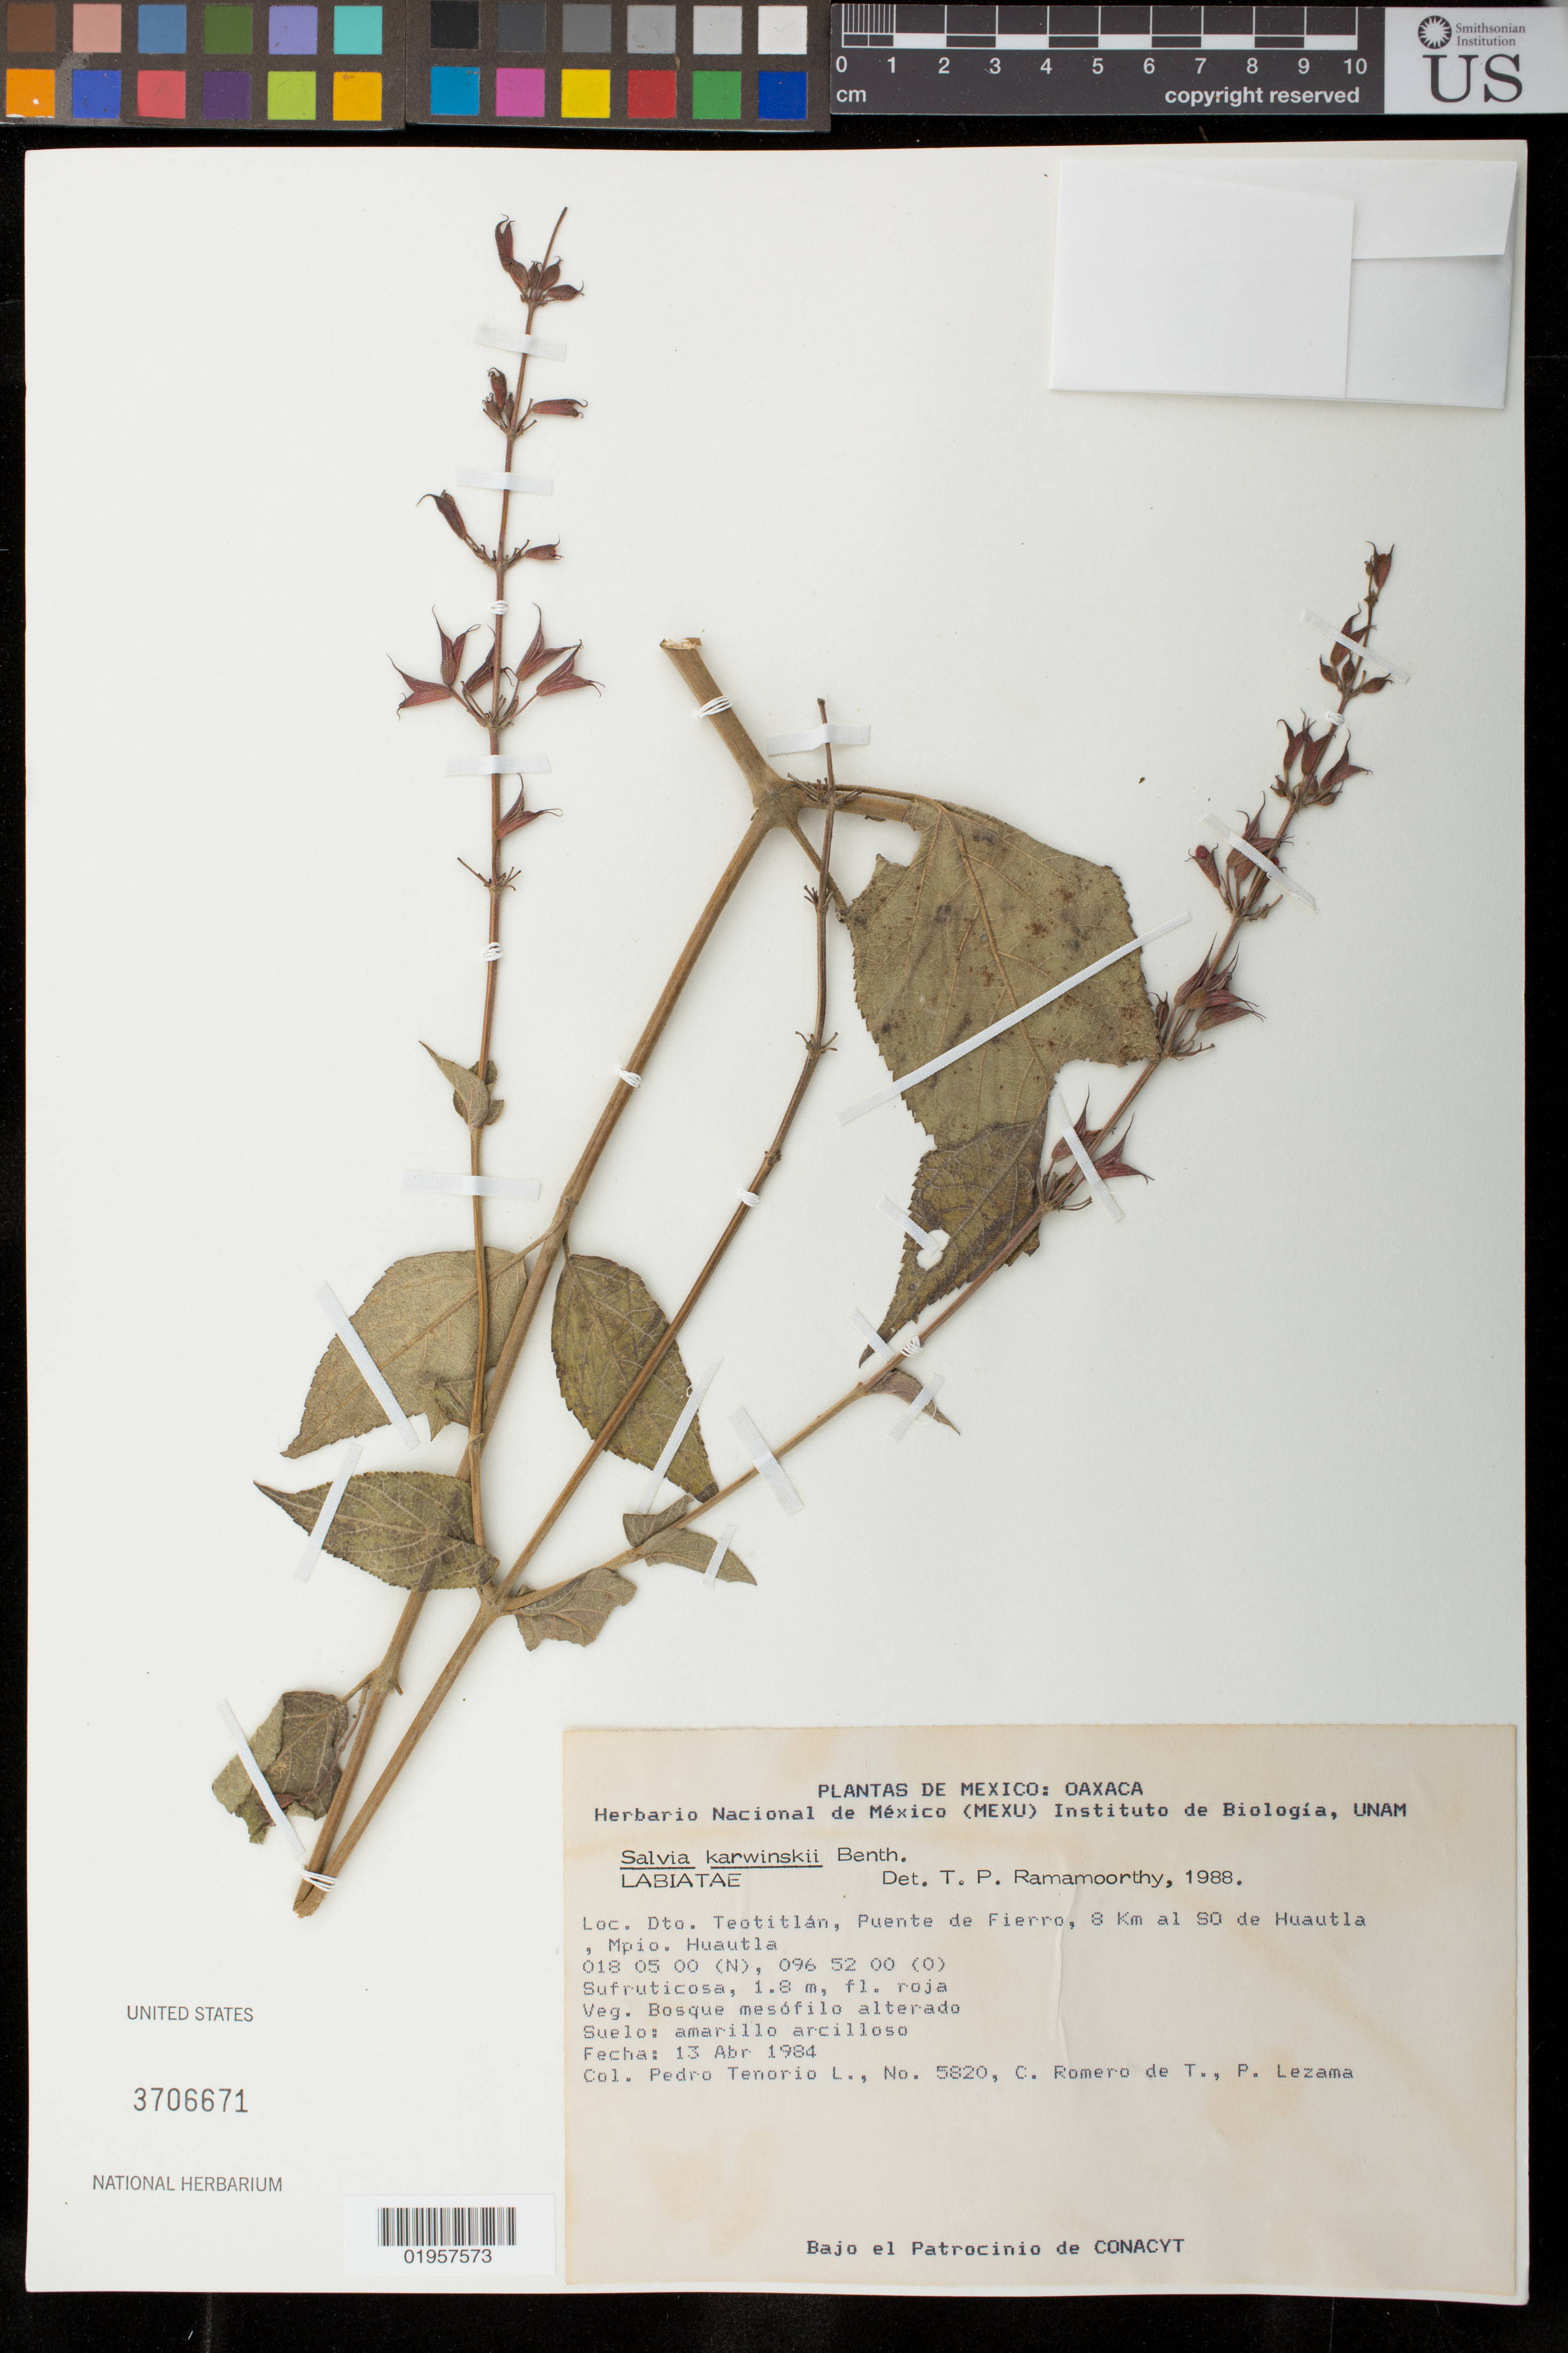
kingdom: Plantae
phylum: Tracheophyta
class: Magnoliopsida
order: Lamiales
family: Lamiaceae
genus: Salvia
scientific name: Salvia karwinskii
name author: Benth.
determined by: Ramamoorthy, T. P.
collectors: P. Tenorio Lezama, C. Romero de T. & P. Lezama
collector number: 5820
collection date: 1984-04-13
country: Mexico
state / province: Oaxaca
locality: Dto.Teoititlán, Mpio. Huautla. Puente de Fierro, 8 km al SO de Huautla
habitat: Bosque mesófila alterado; suelo amarillo arcilloso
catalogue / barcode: US 3706671